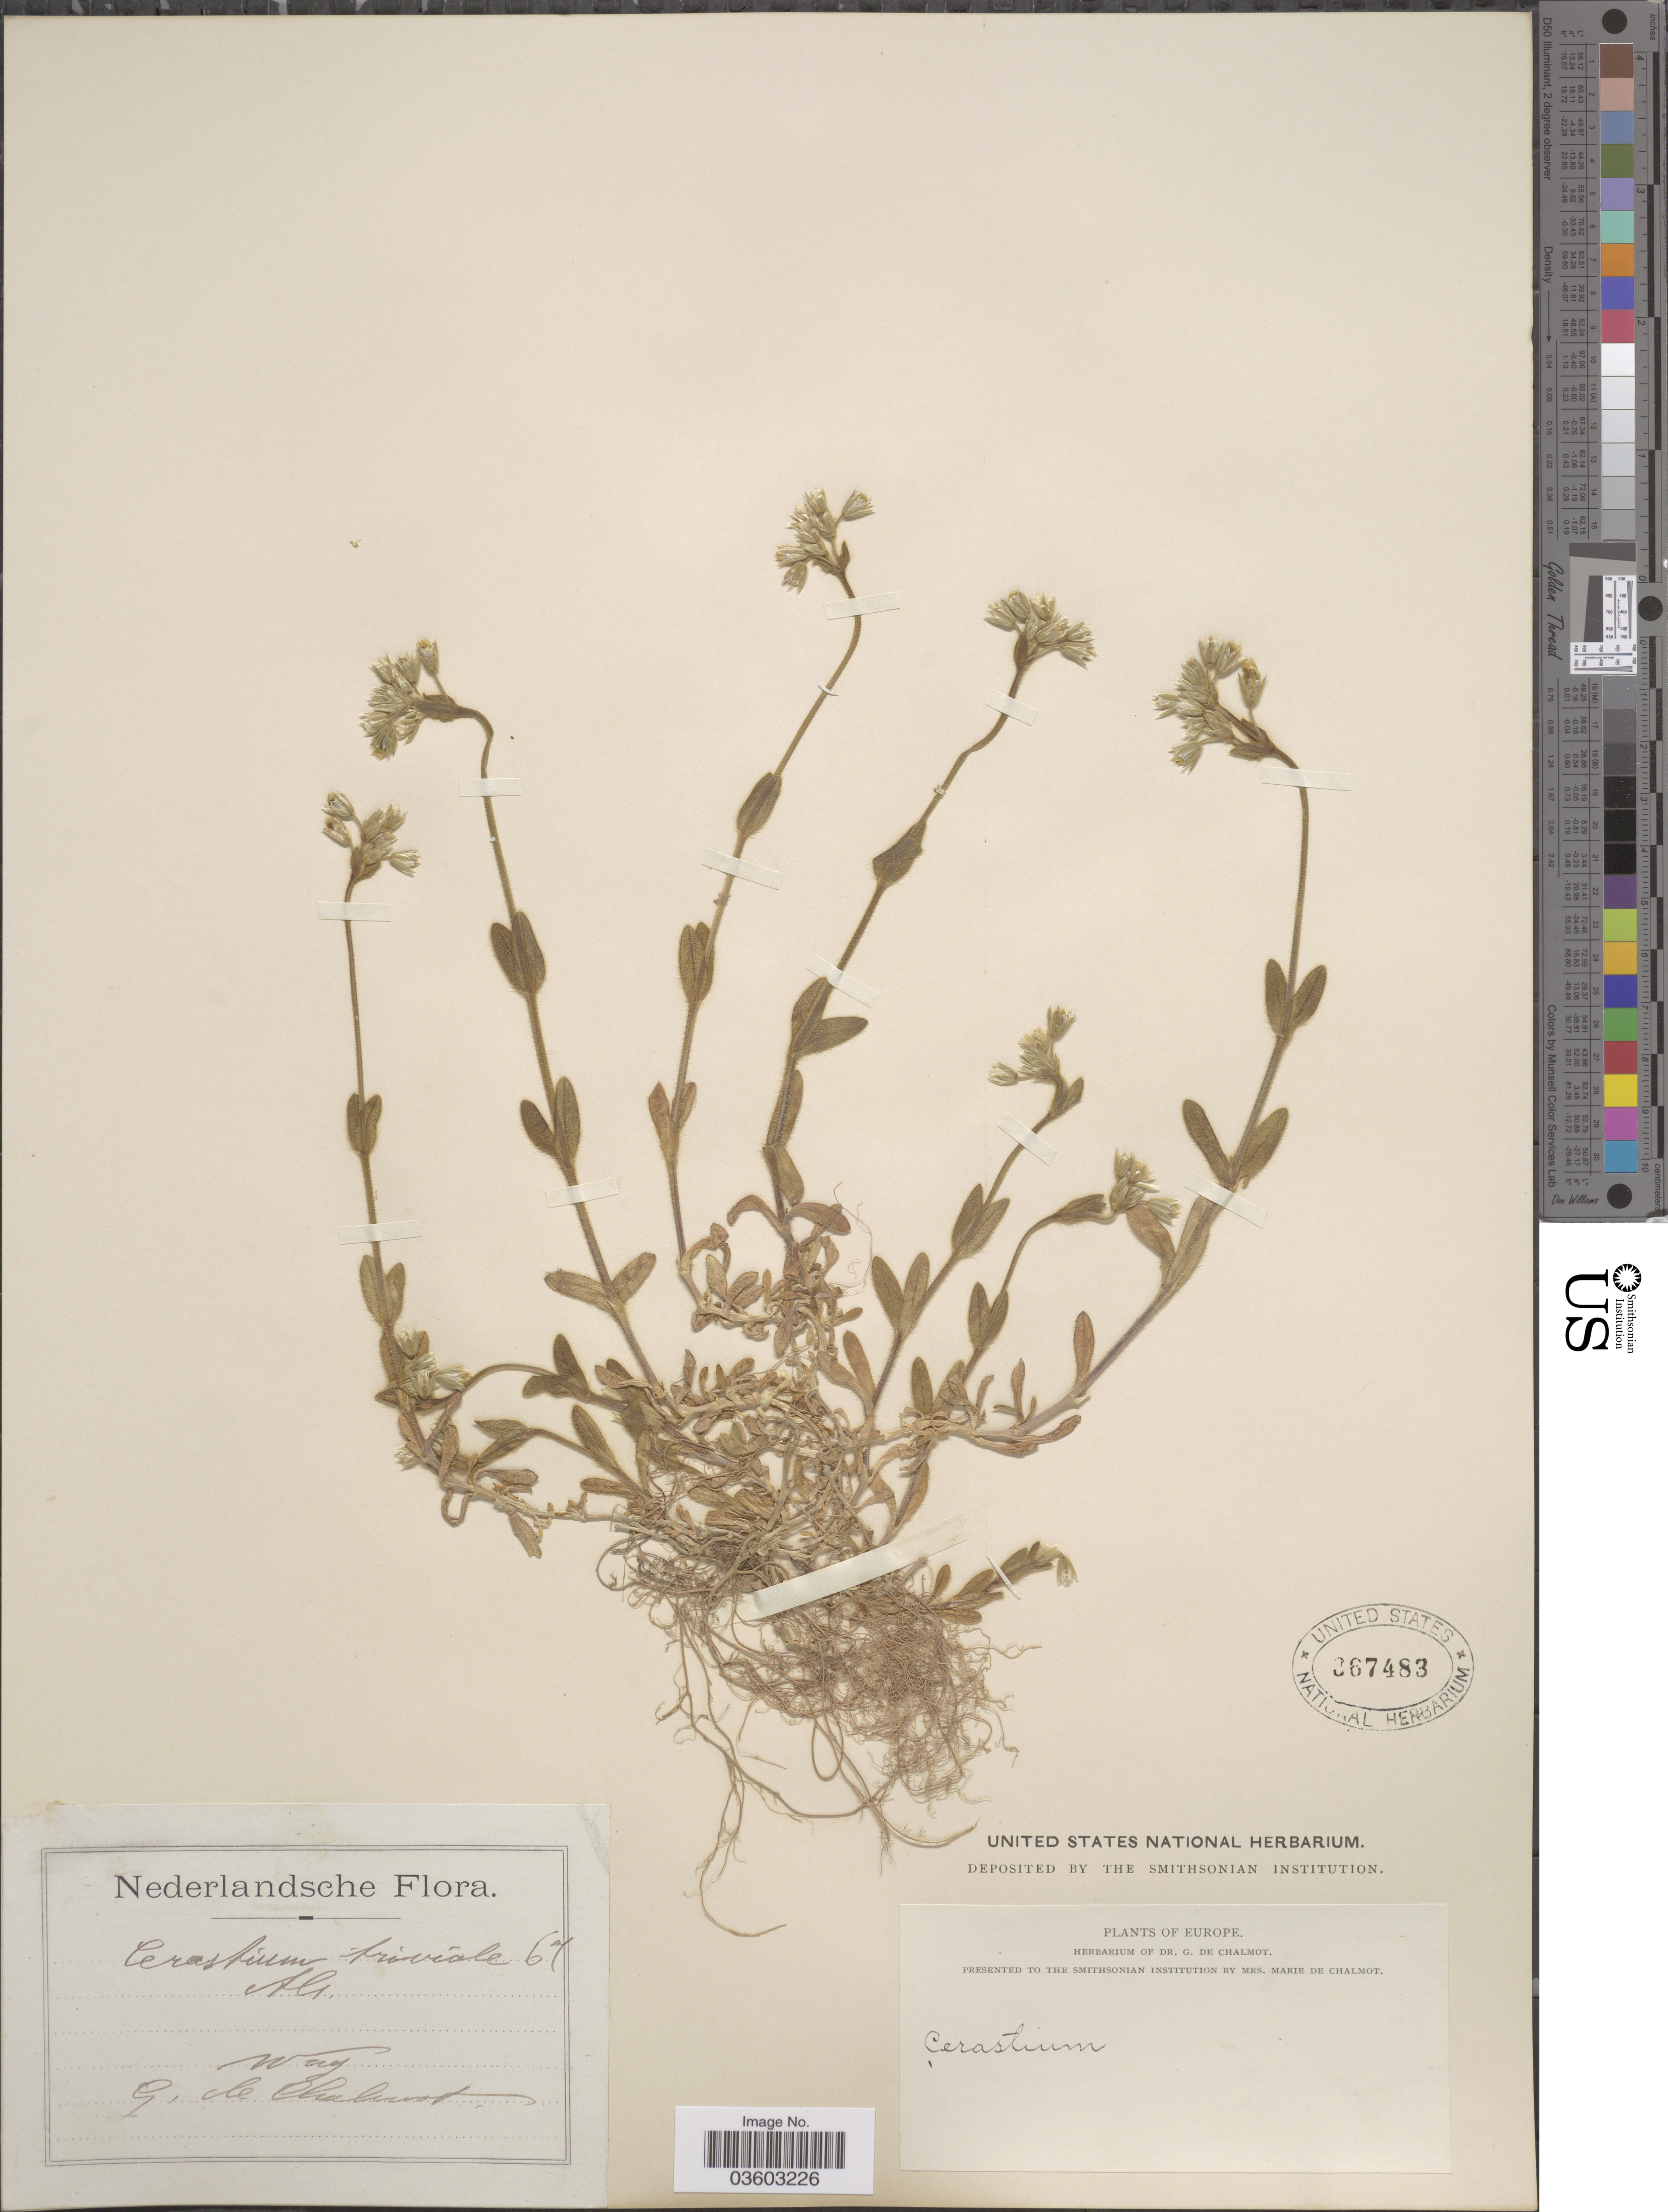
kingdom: Plantae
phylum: Tracheophyta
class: Magnoliopsida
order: Caryophyllales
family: Caryophyllaceae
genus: Cerastium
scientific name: Cerastium triviale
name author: Link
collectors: G. de Chalmot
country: Netherlands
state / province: Gelderland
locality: Wag.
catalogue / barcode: US 367483